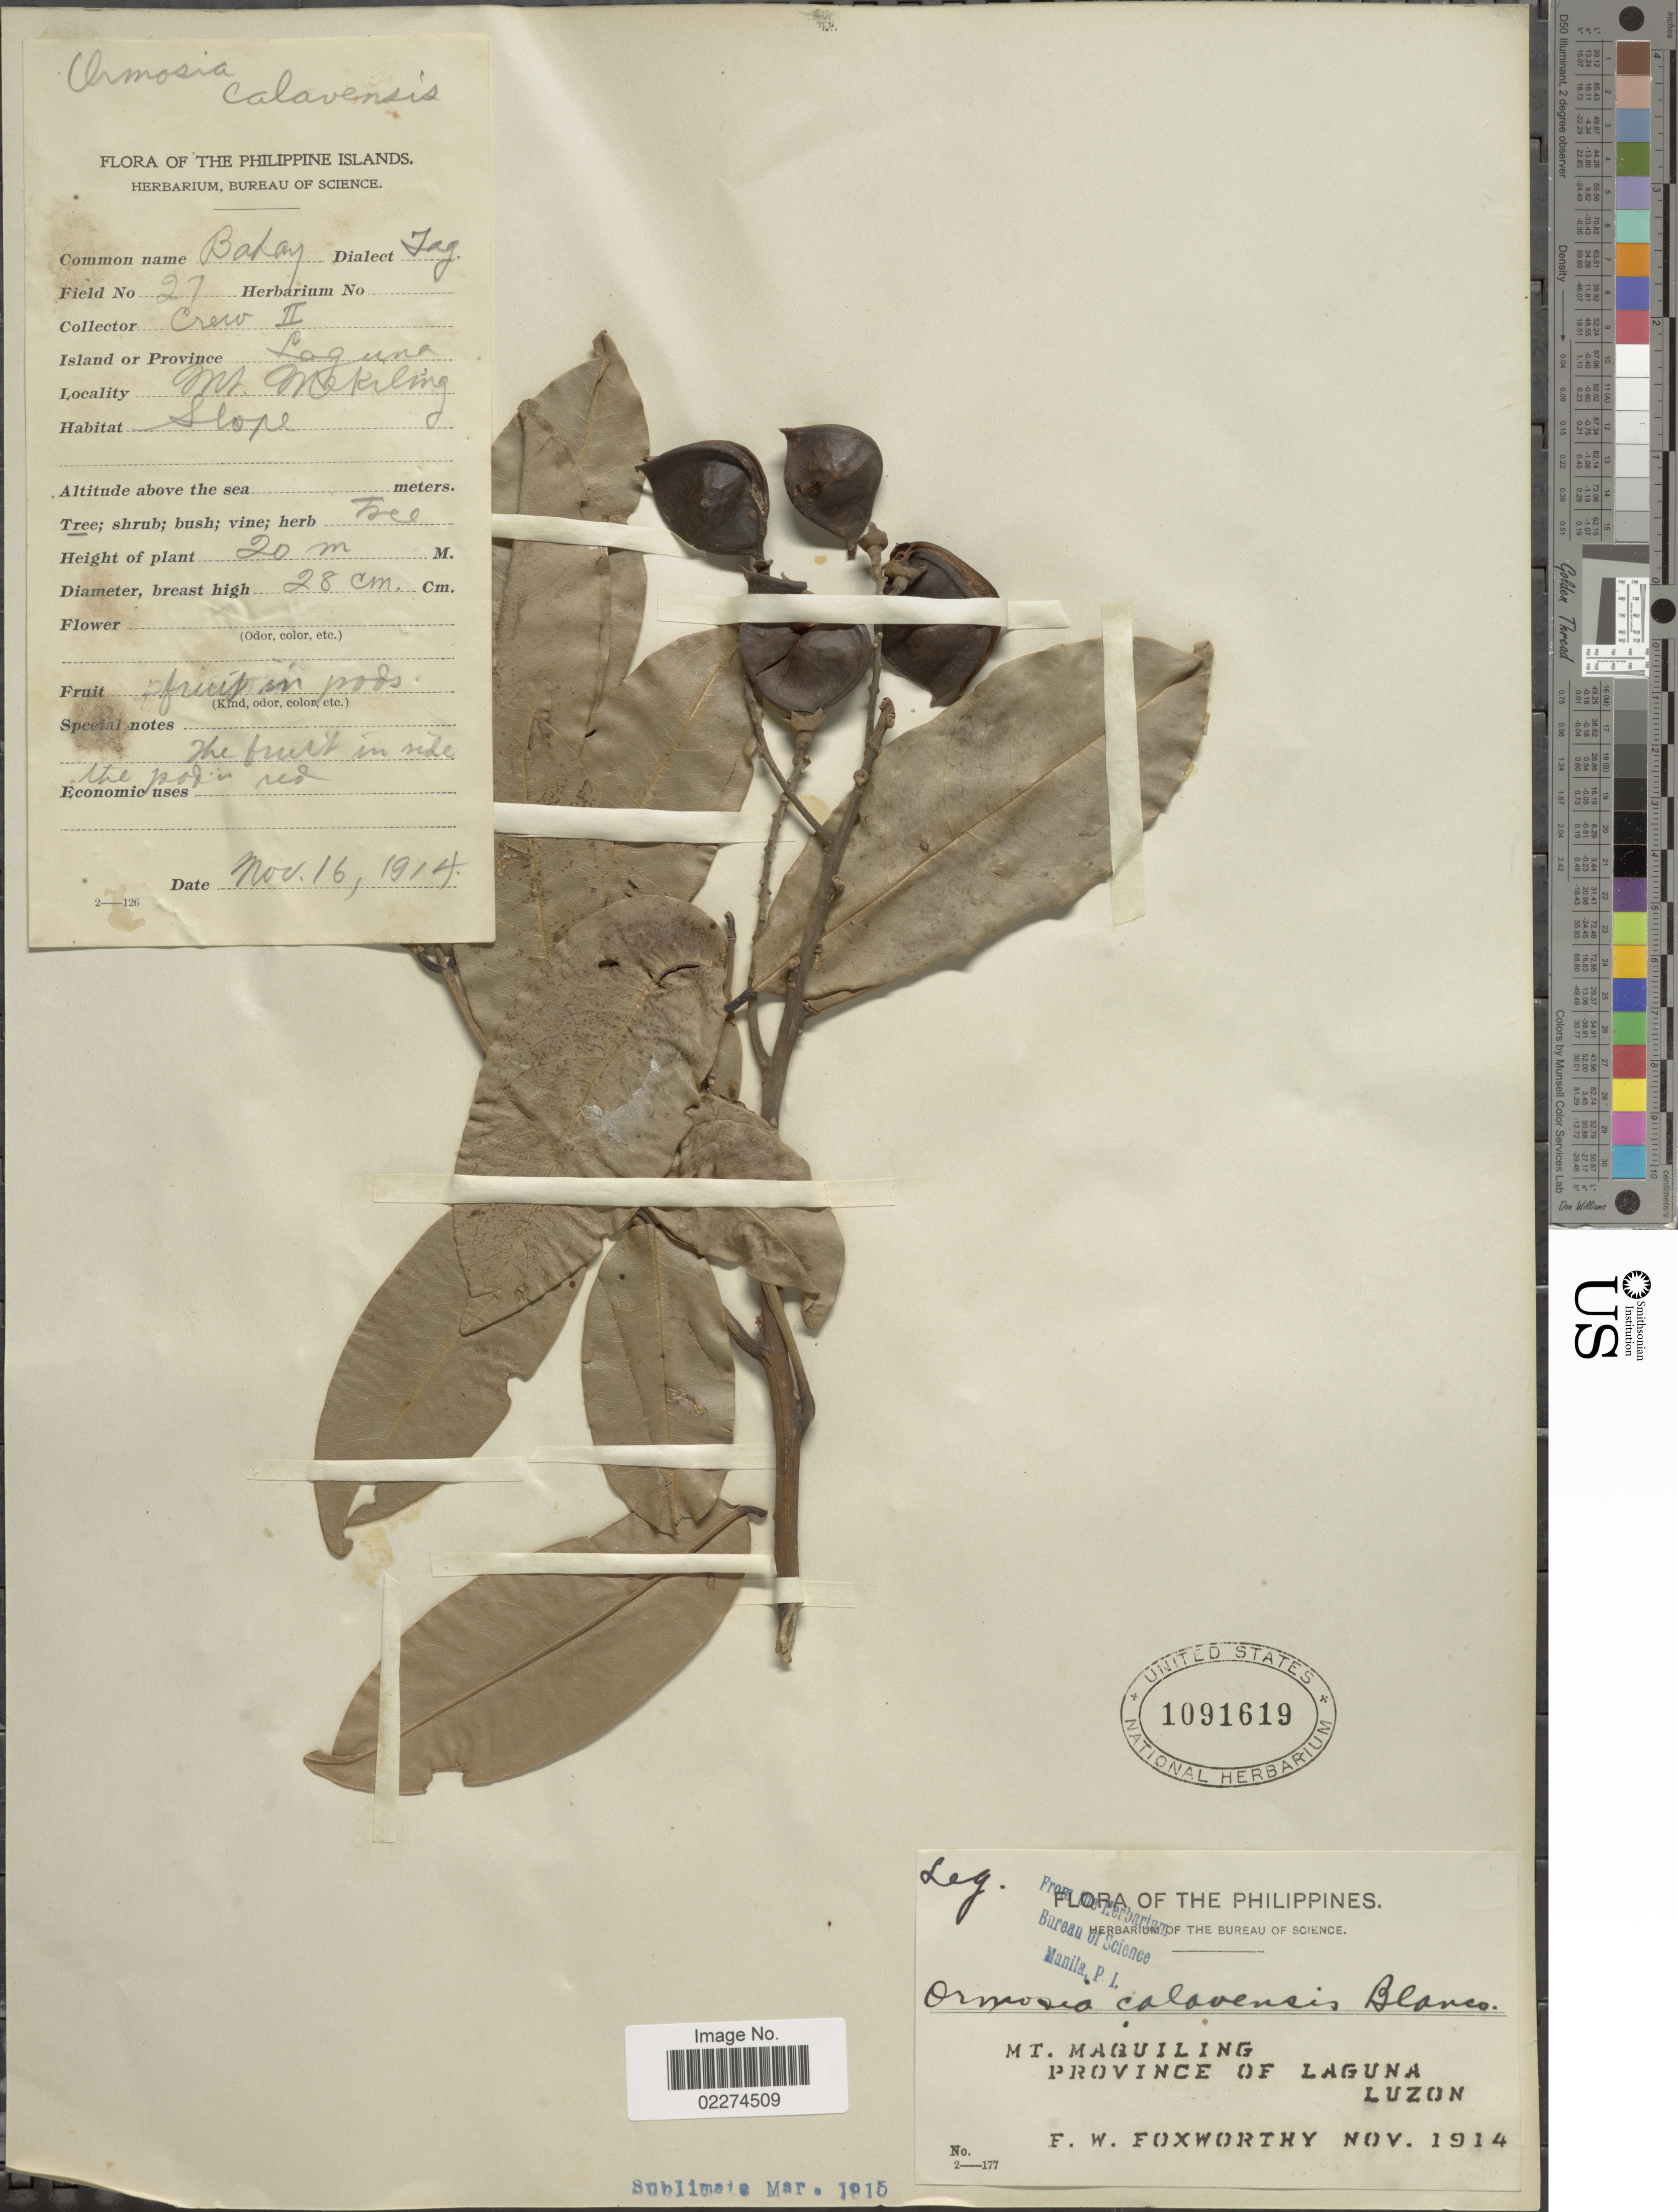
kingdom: Plantae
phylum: Tracheophyta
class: Magnoliopsida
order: Fabales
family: Fabaceae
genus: Ormosia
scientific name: Ormosia calavensis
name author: Azaola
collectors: F. W. Foxworthy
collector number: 27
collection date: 1914-11-16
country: Philippines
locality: Mt. Maquiling, Province of Laguna, Luzon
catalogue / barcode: US 1091619